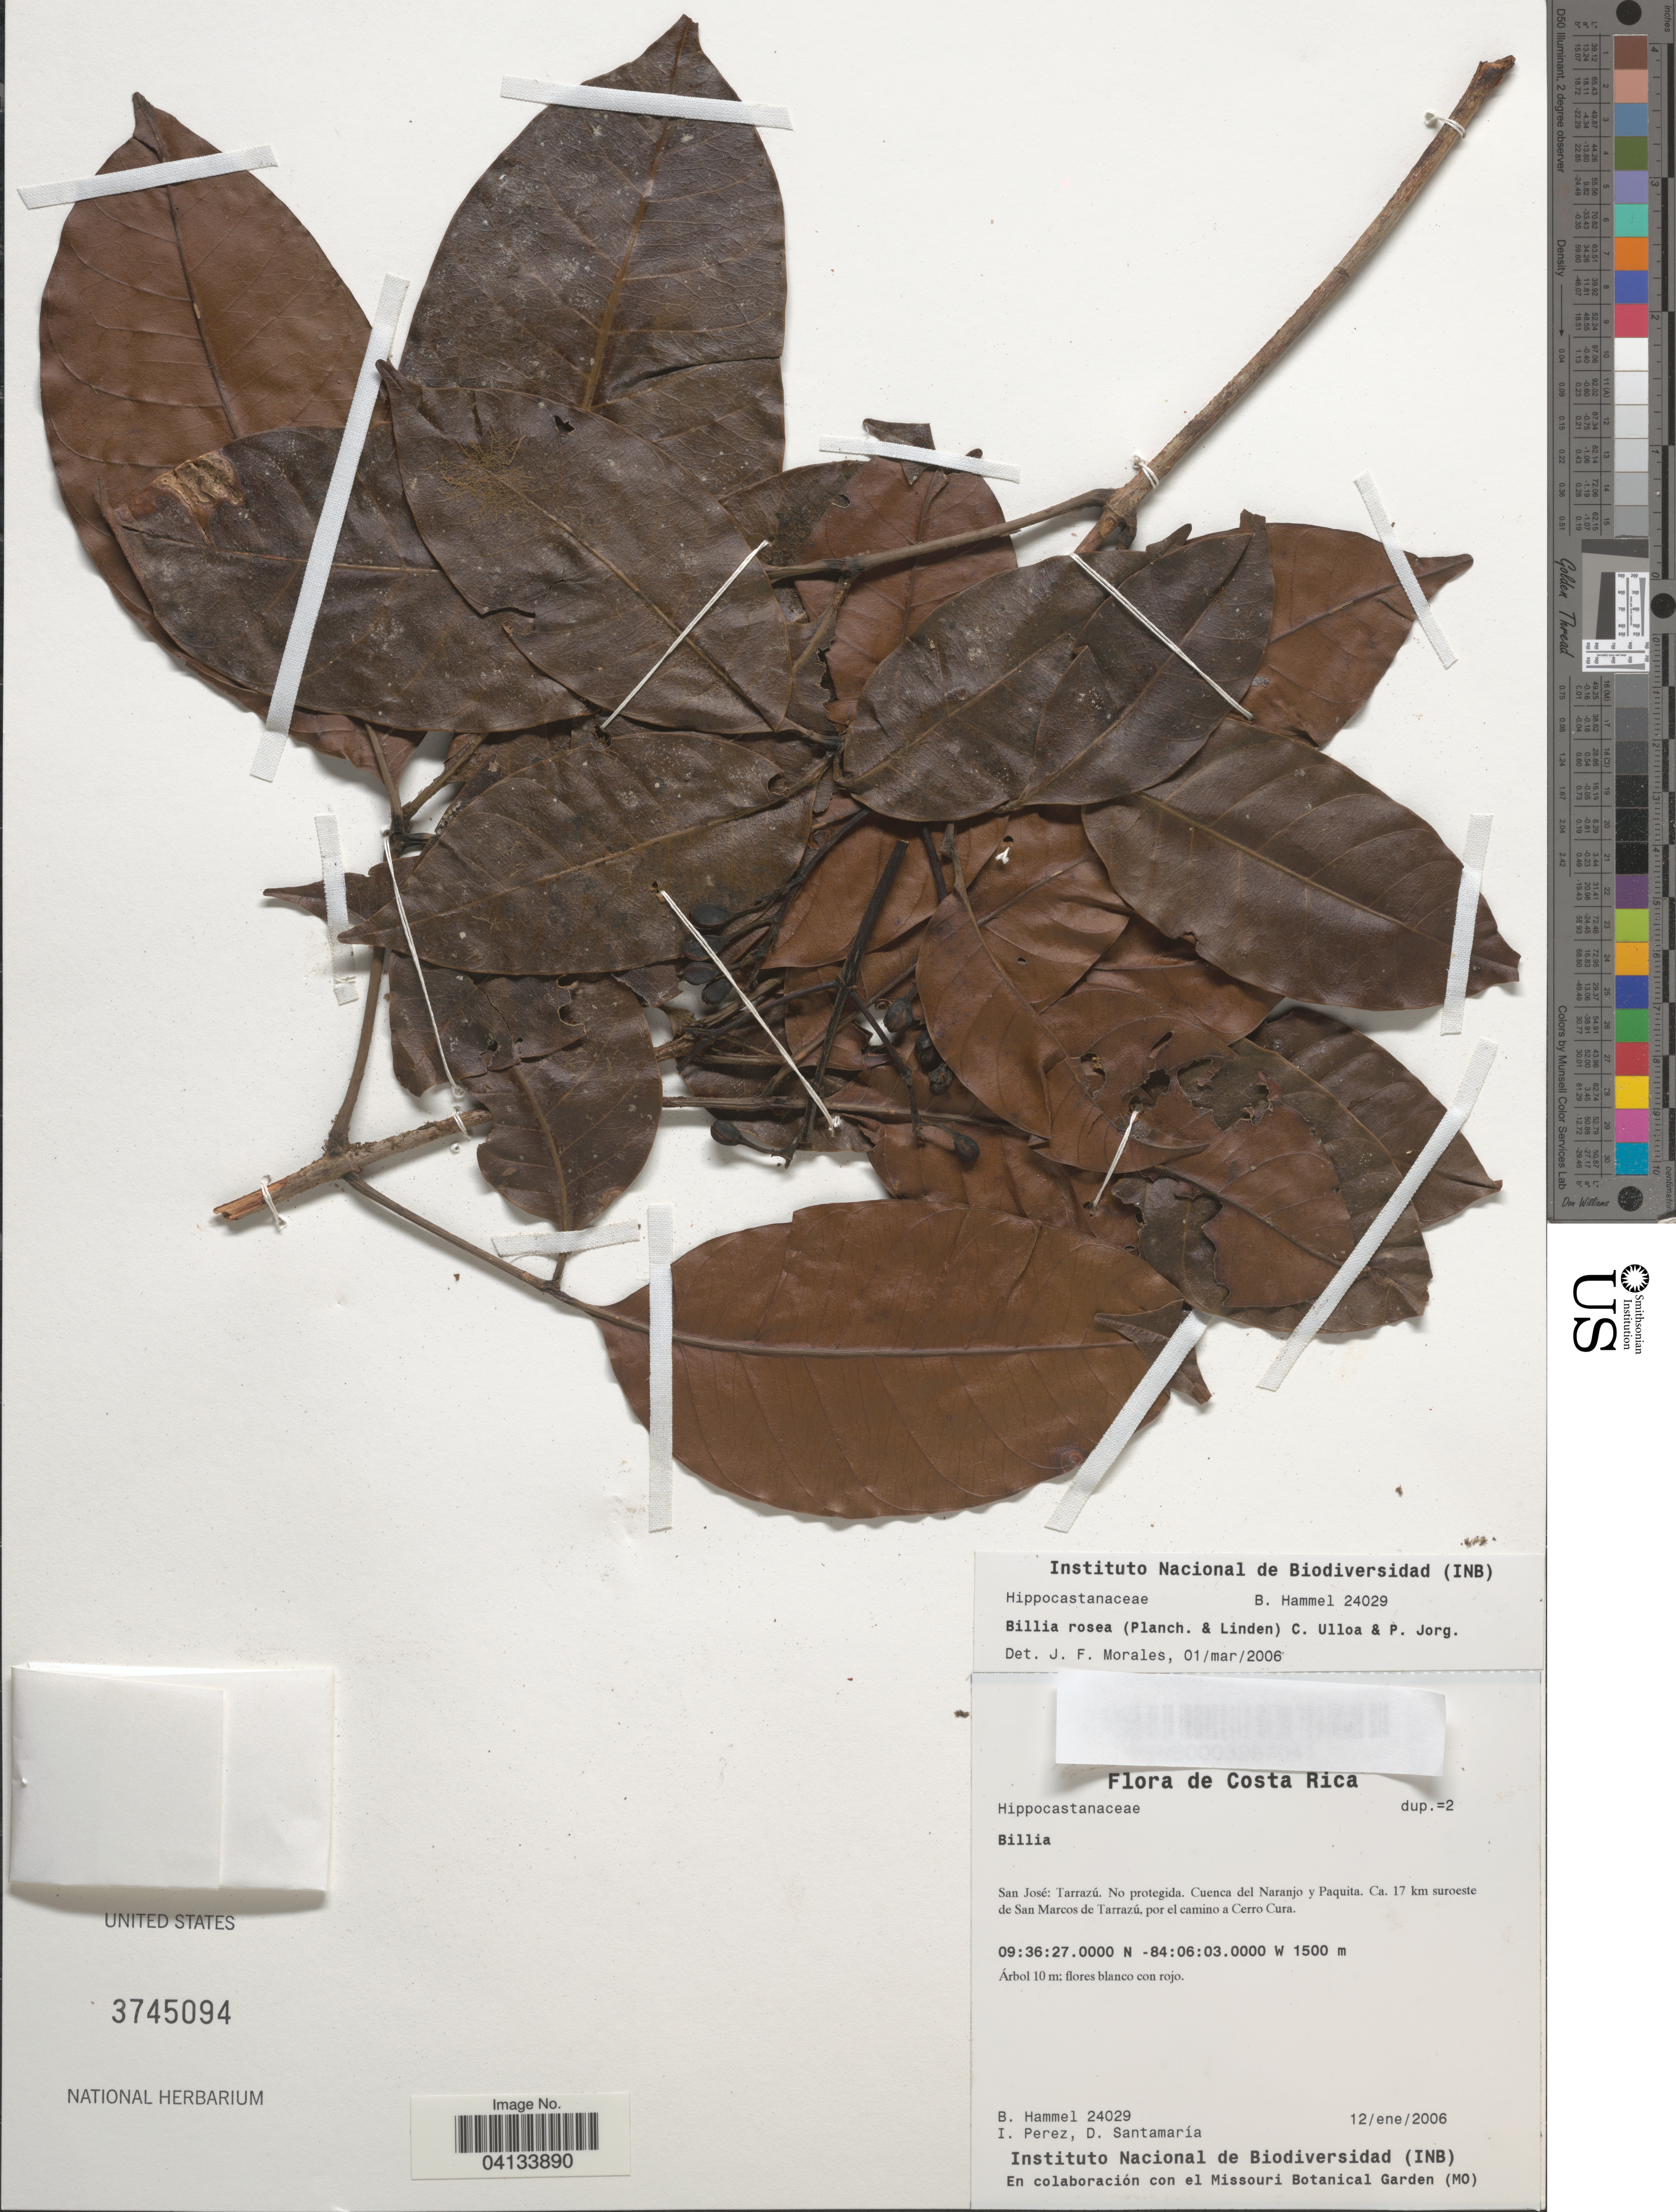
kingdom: Plantae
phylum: Tracheophyta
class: Magnoliopsida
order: Sapindales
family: Sapindaceae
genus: Billia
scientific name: Billia rosea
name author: (Planch. & Linden) C. Ulloa & P.M. Jørg.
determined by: Morales, J. F.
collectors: B. Hammel, I. Pérez & D. Santamaria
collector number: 24029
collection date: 2006-01-12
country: Costa Rica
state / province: San José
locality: Tarrazú. No protegida. Cuenca del Naranjo y Paquita. Ca. 17 km suroeste de San Marcos de Tarrazú, por el camino a Cerro Cura.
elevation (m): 1500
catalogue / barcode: US 3745094